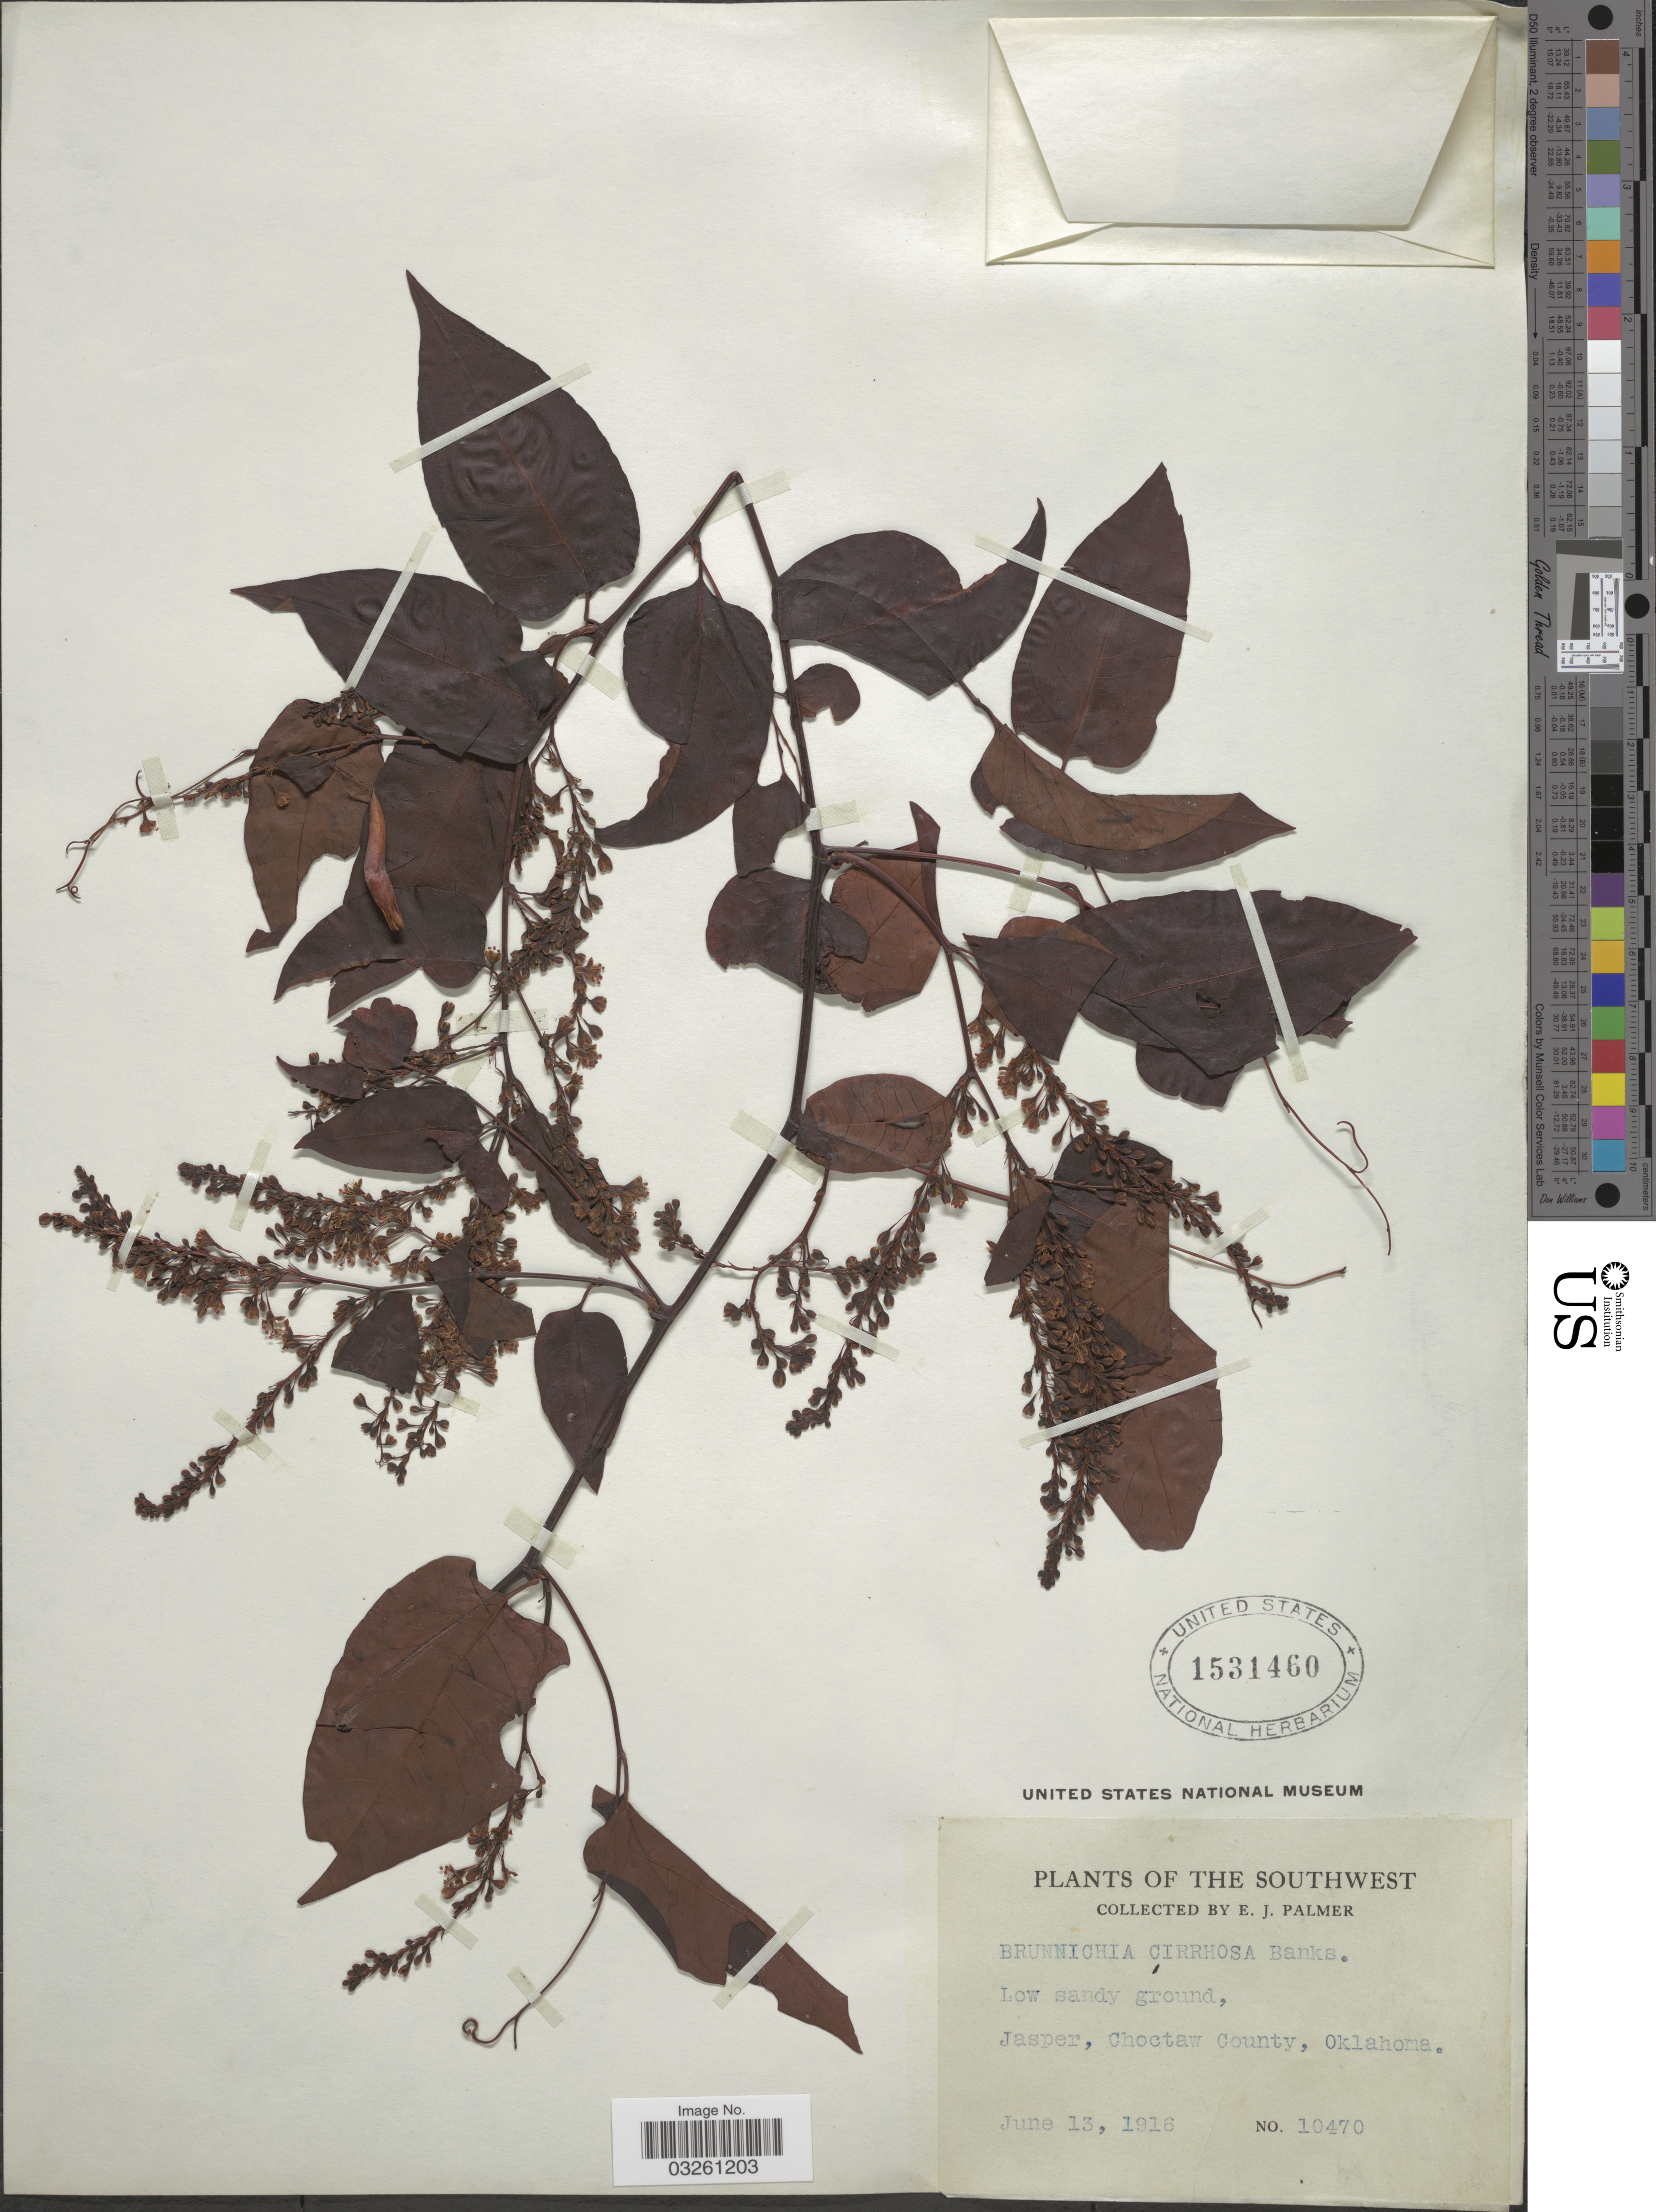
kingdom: Plantae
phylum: Tracheophyta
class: Magnoliopsida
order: Caryophyllales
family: Polygonaceae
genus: Brunnichia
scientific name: Brunnichia cirrhosa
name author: Gaertn.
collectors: E. J. Palmer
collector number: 10470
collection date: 1916-06-13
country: United States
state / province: Oklahoma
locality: The Southwest. Jasper, Choctaw County.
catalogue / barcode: US 1531460